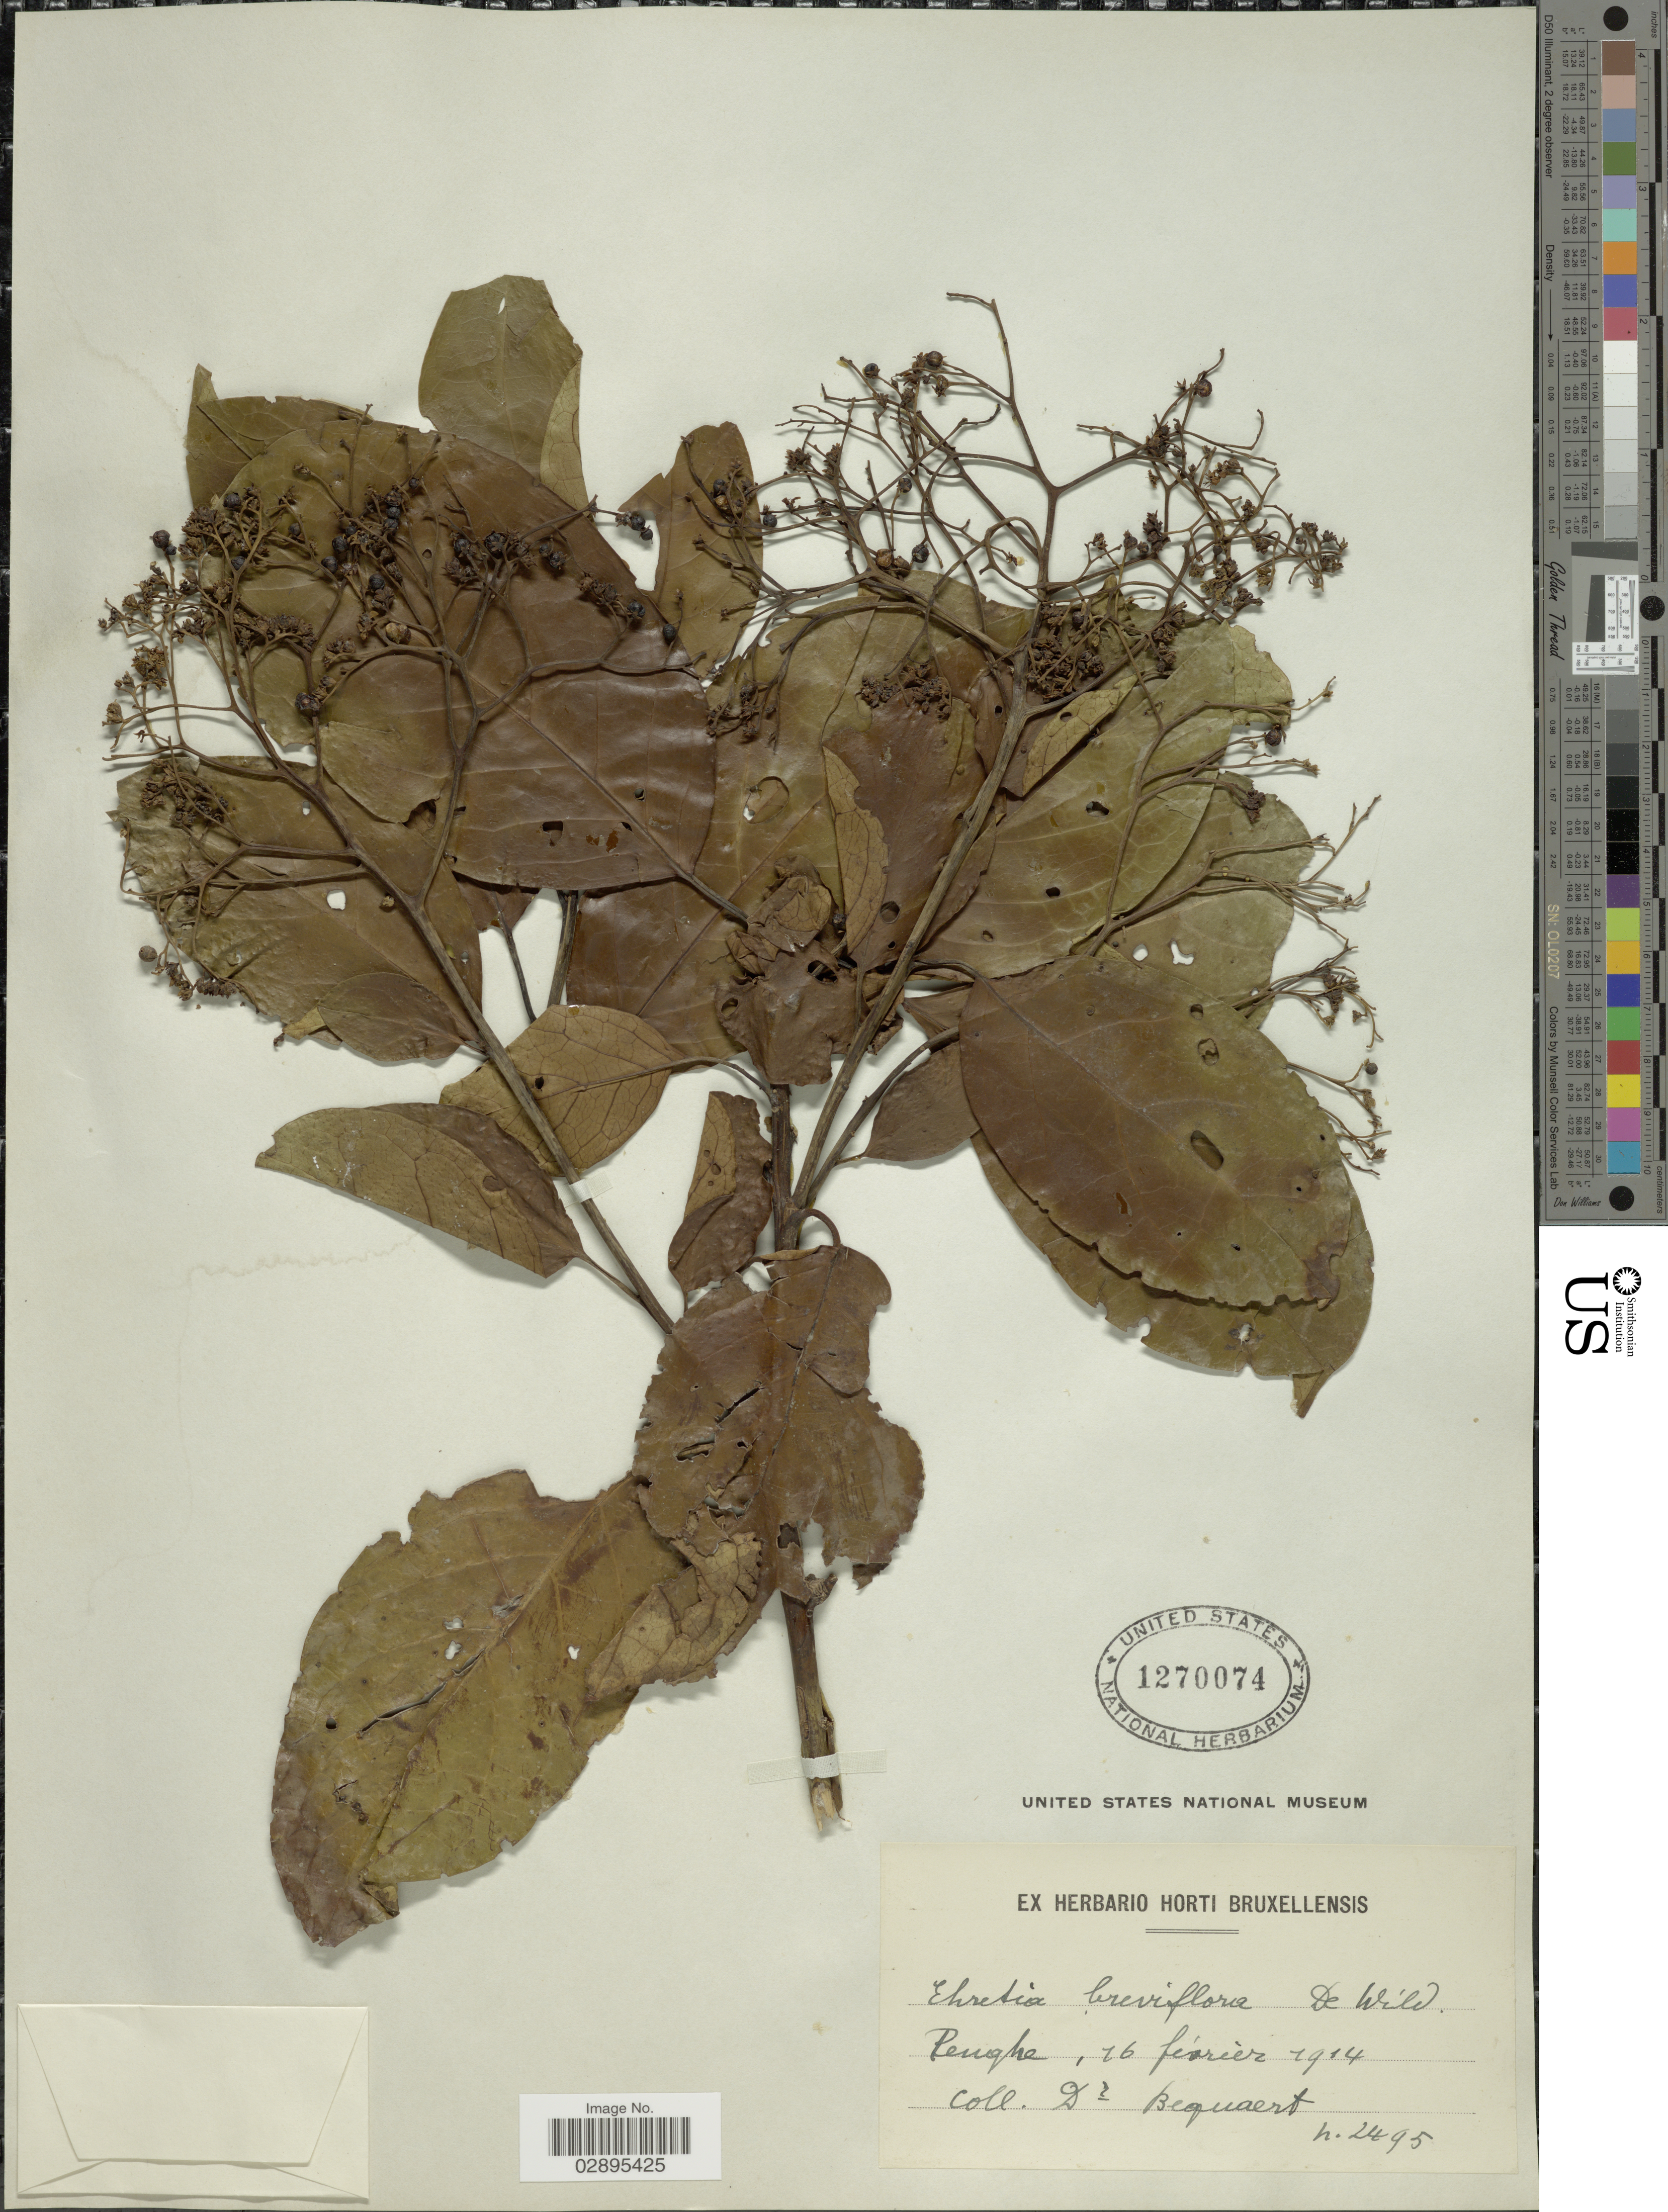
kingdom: Plantae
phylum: Tracheophyta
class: Magnoliopsida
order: Boraginales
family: Ehretiaceae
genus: Ehretia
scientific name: Ehretia breviflora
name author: De Wild.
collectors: Bequaert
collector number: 2495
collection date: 1914-02-16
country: Congo, Democratic Republic of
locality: Penghe.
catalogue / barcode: US 1270074